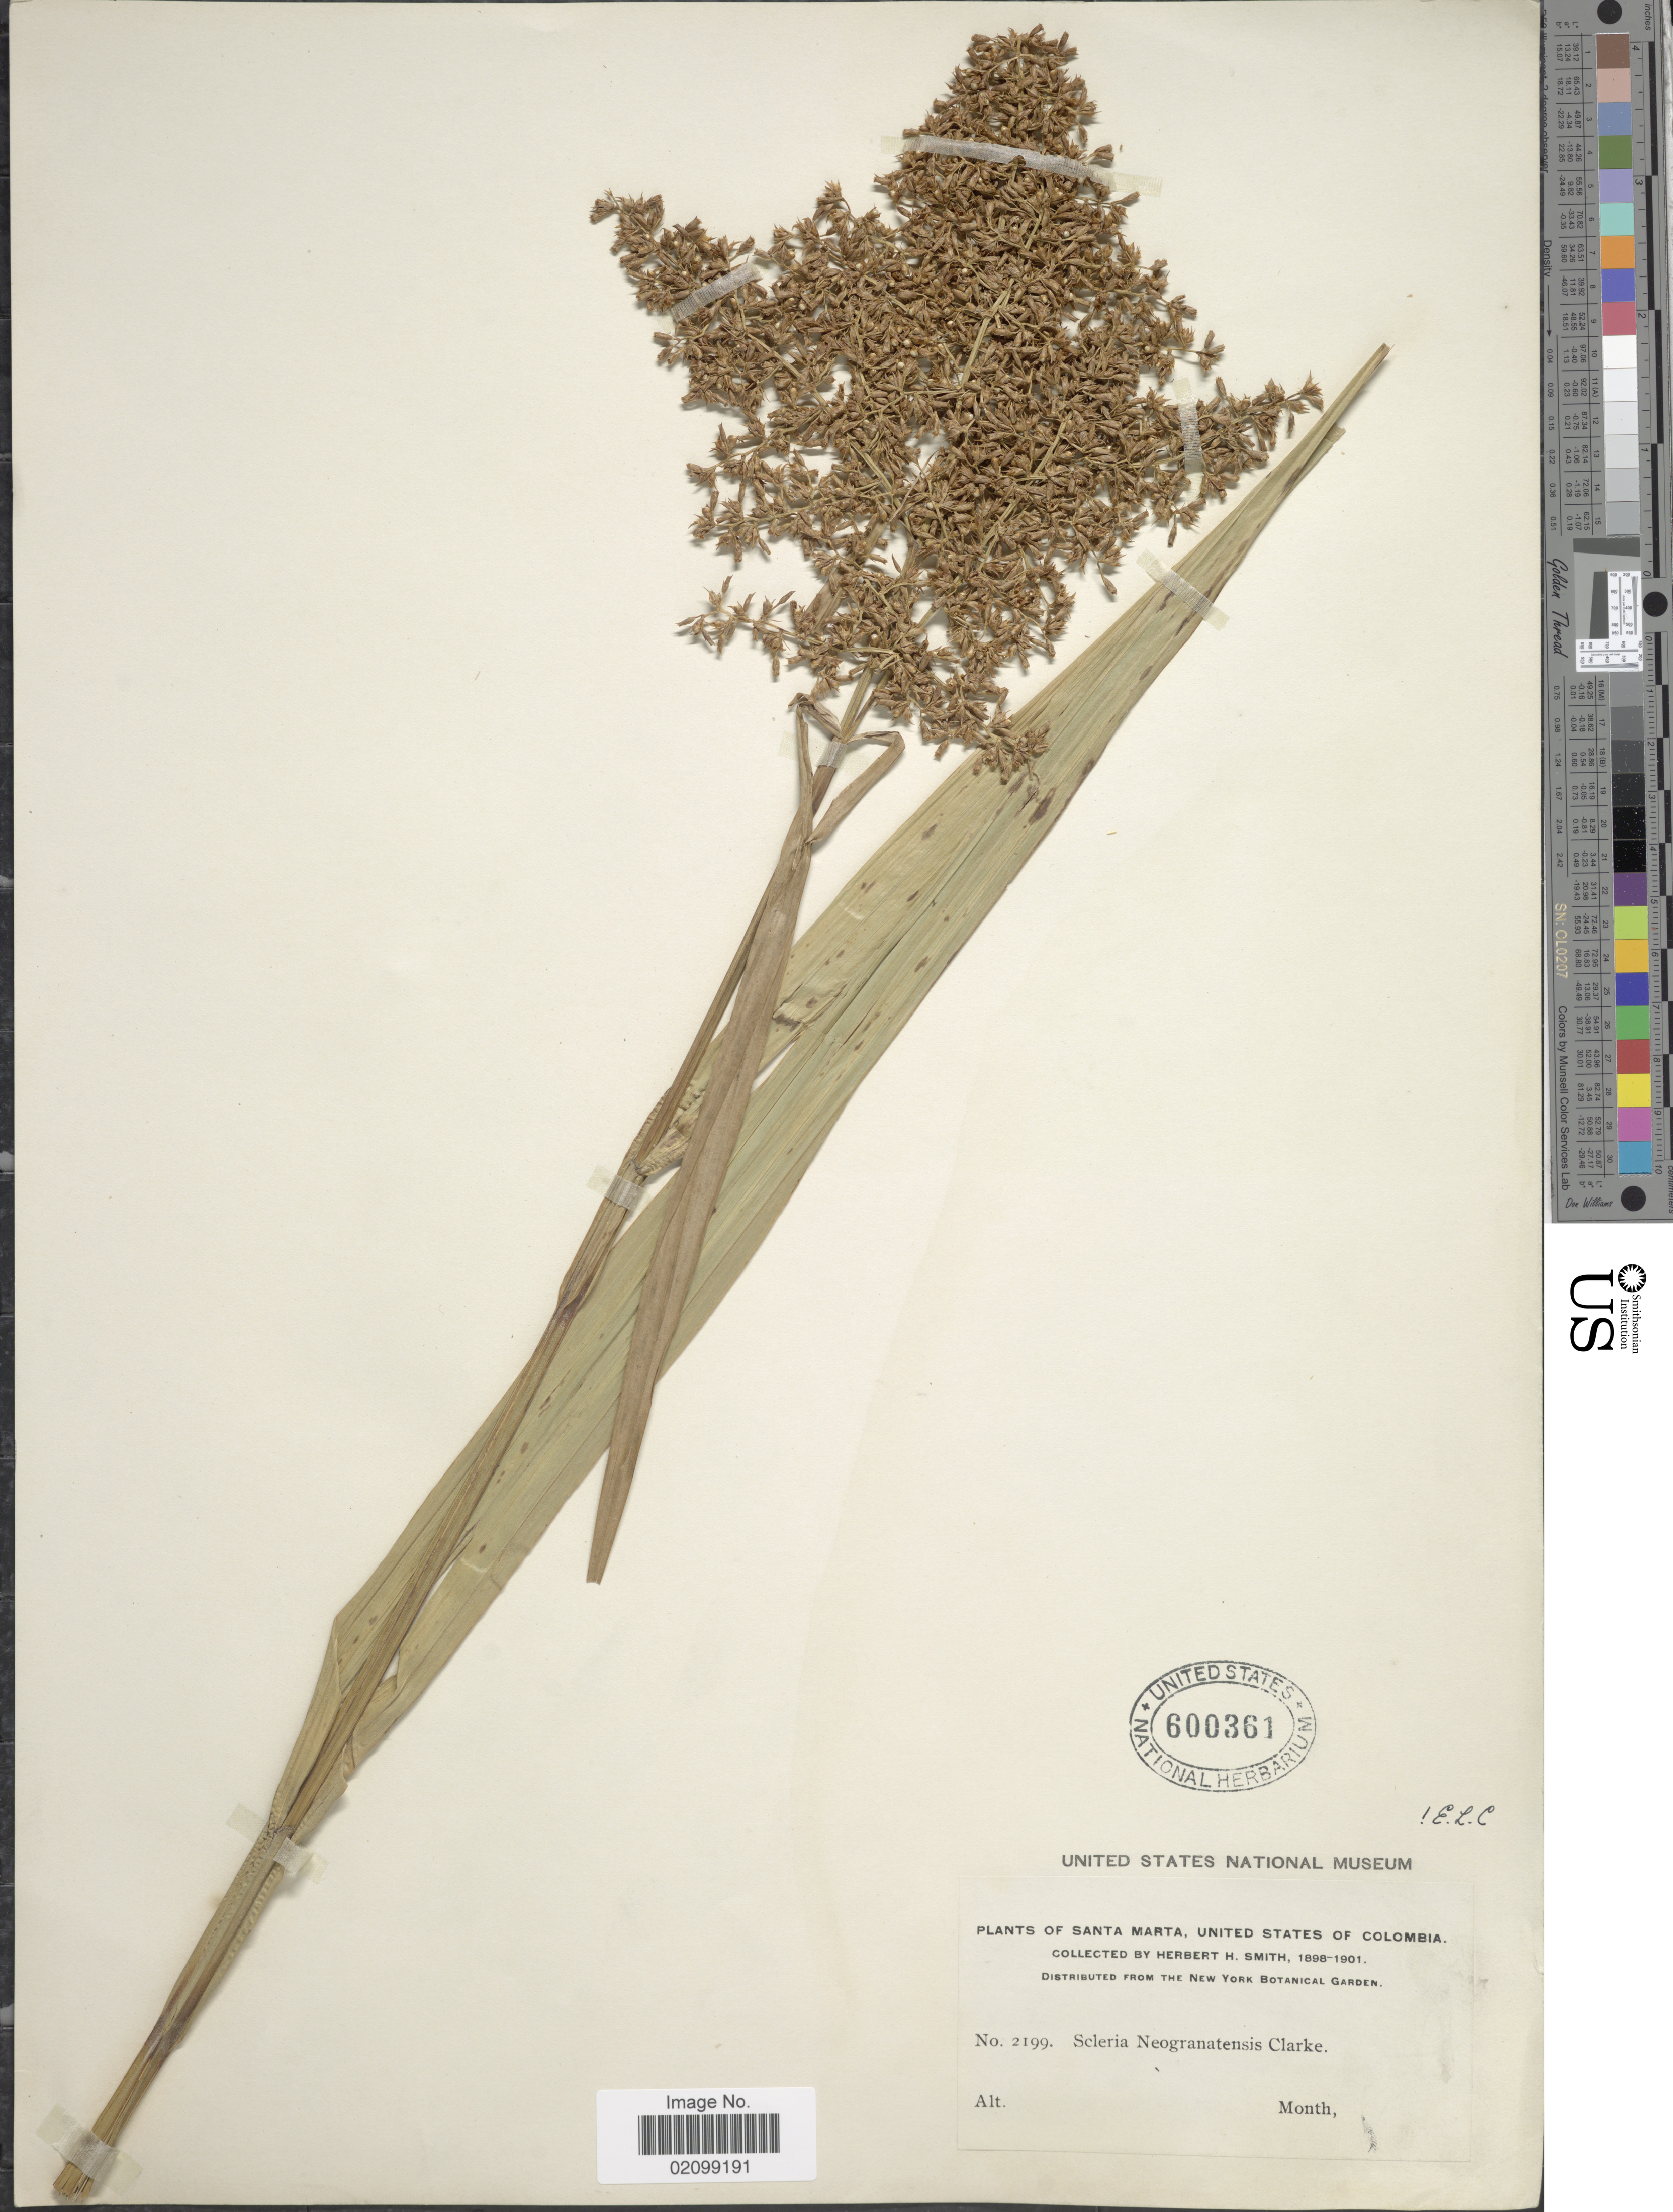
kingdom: Plantae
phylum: Tracheophyta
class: Liliopsida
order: Poales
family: Cyperaceae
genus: Scleria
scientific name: Scleria neogranatensis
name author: C.B. Clarke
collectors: Herbert H. Smith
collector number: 2199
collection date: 1898/1901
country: Colombia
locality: Santa Marta, United States of Colombia.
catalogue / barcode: US 600361